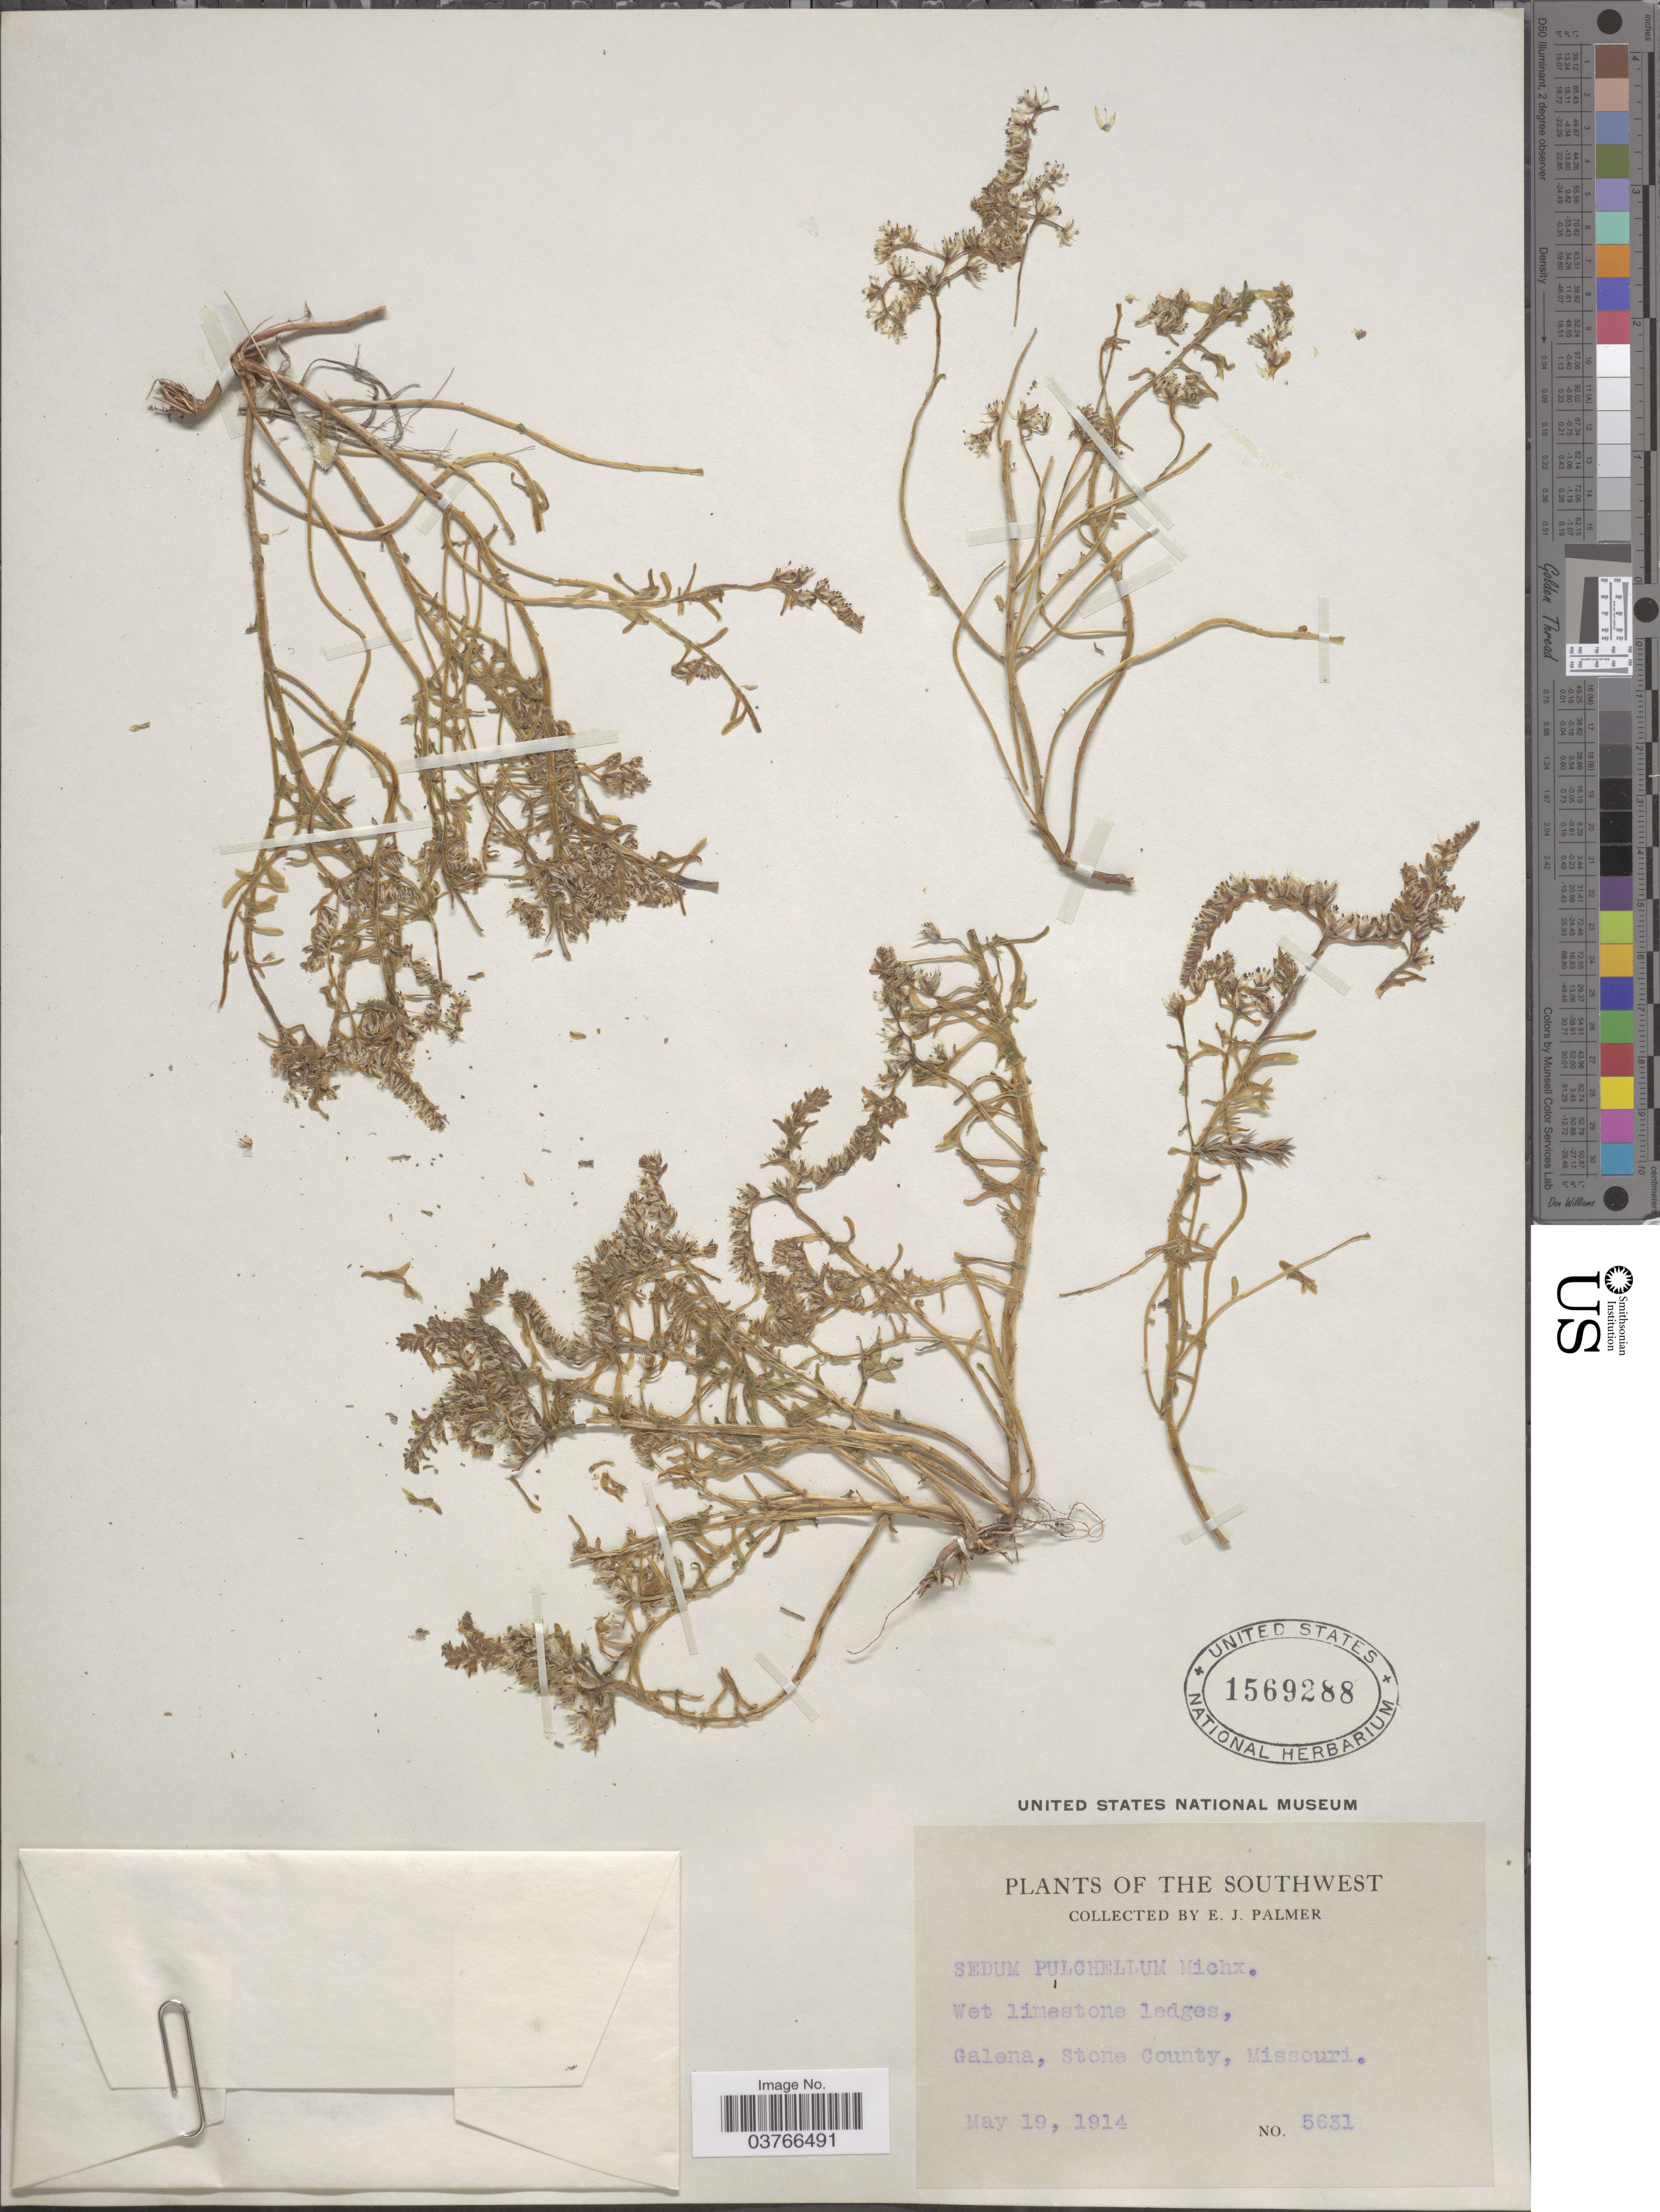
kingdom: Plantae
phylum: Tracheophyta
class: Magnoliopsida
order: Saxifragales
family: Crassulaceae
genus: Sedum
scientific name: Sedum pulchellum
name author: Michx.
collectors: E. J. Palmer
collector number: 5631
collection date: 1914-05-19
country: United States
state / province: Missouri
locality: The Southwest. Galena, Stone County.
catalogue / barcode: US 1569288